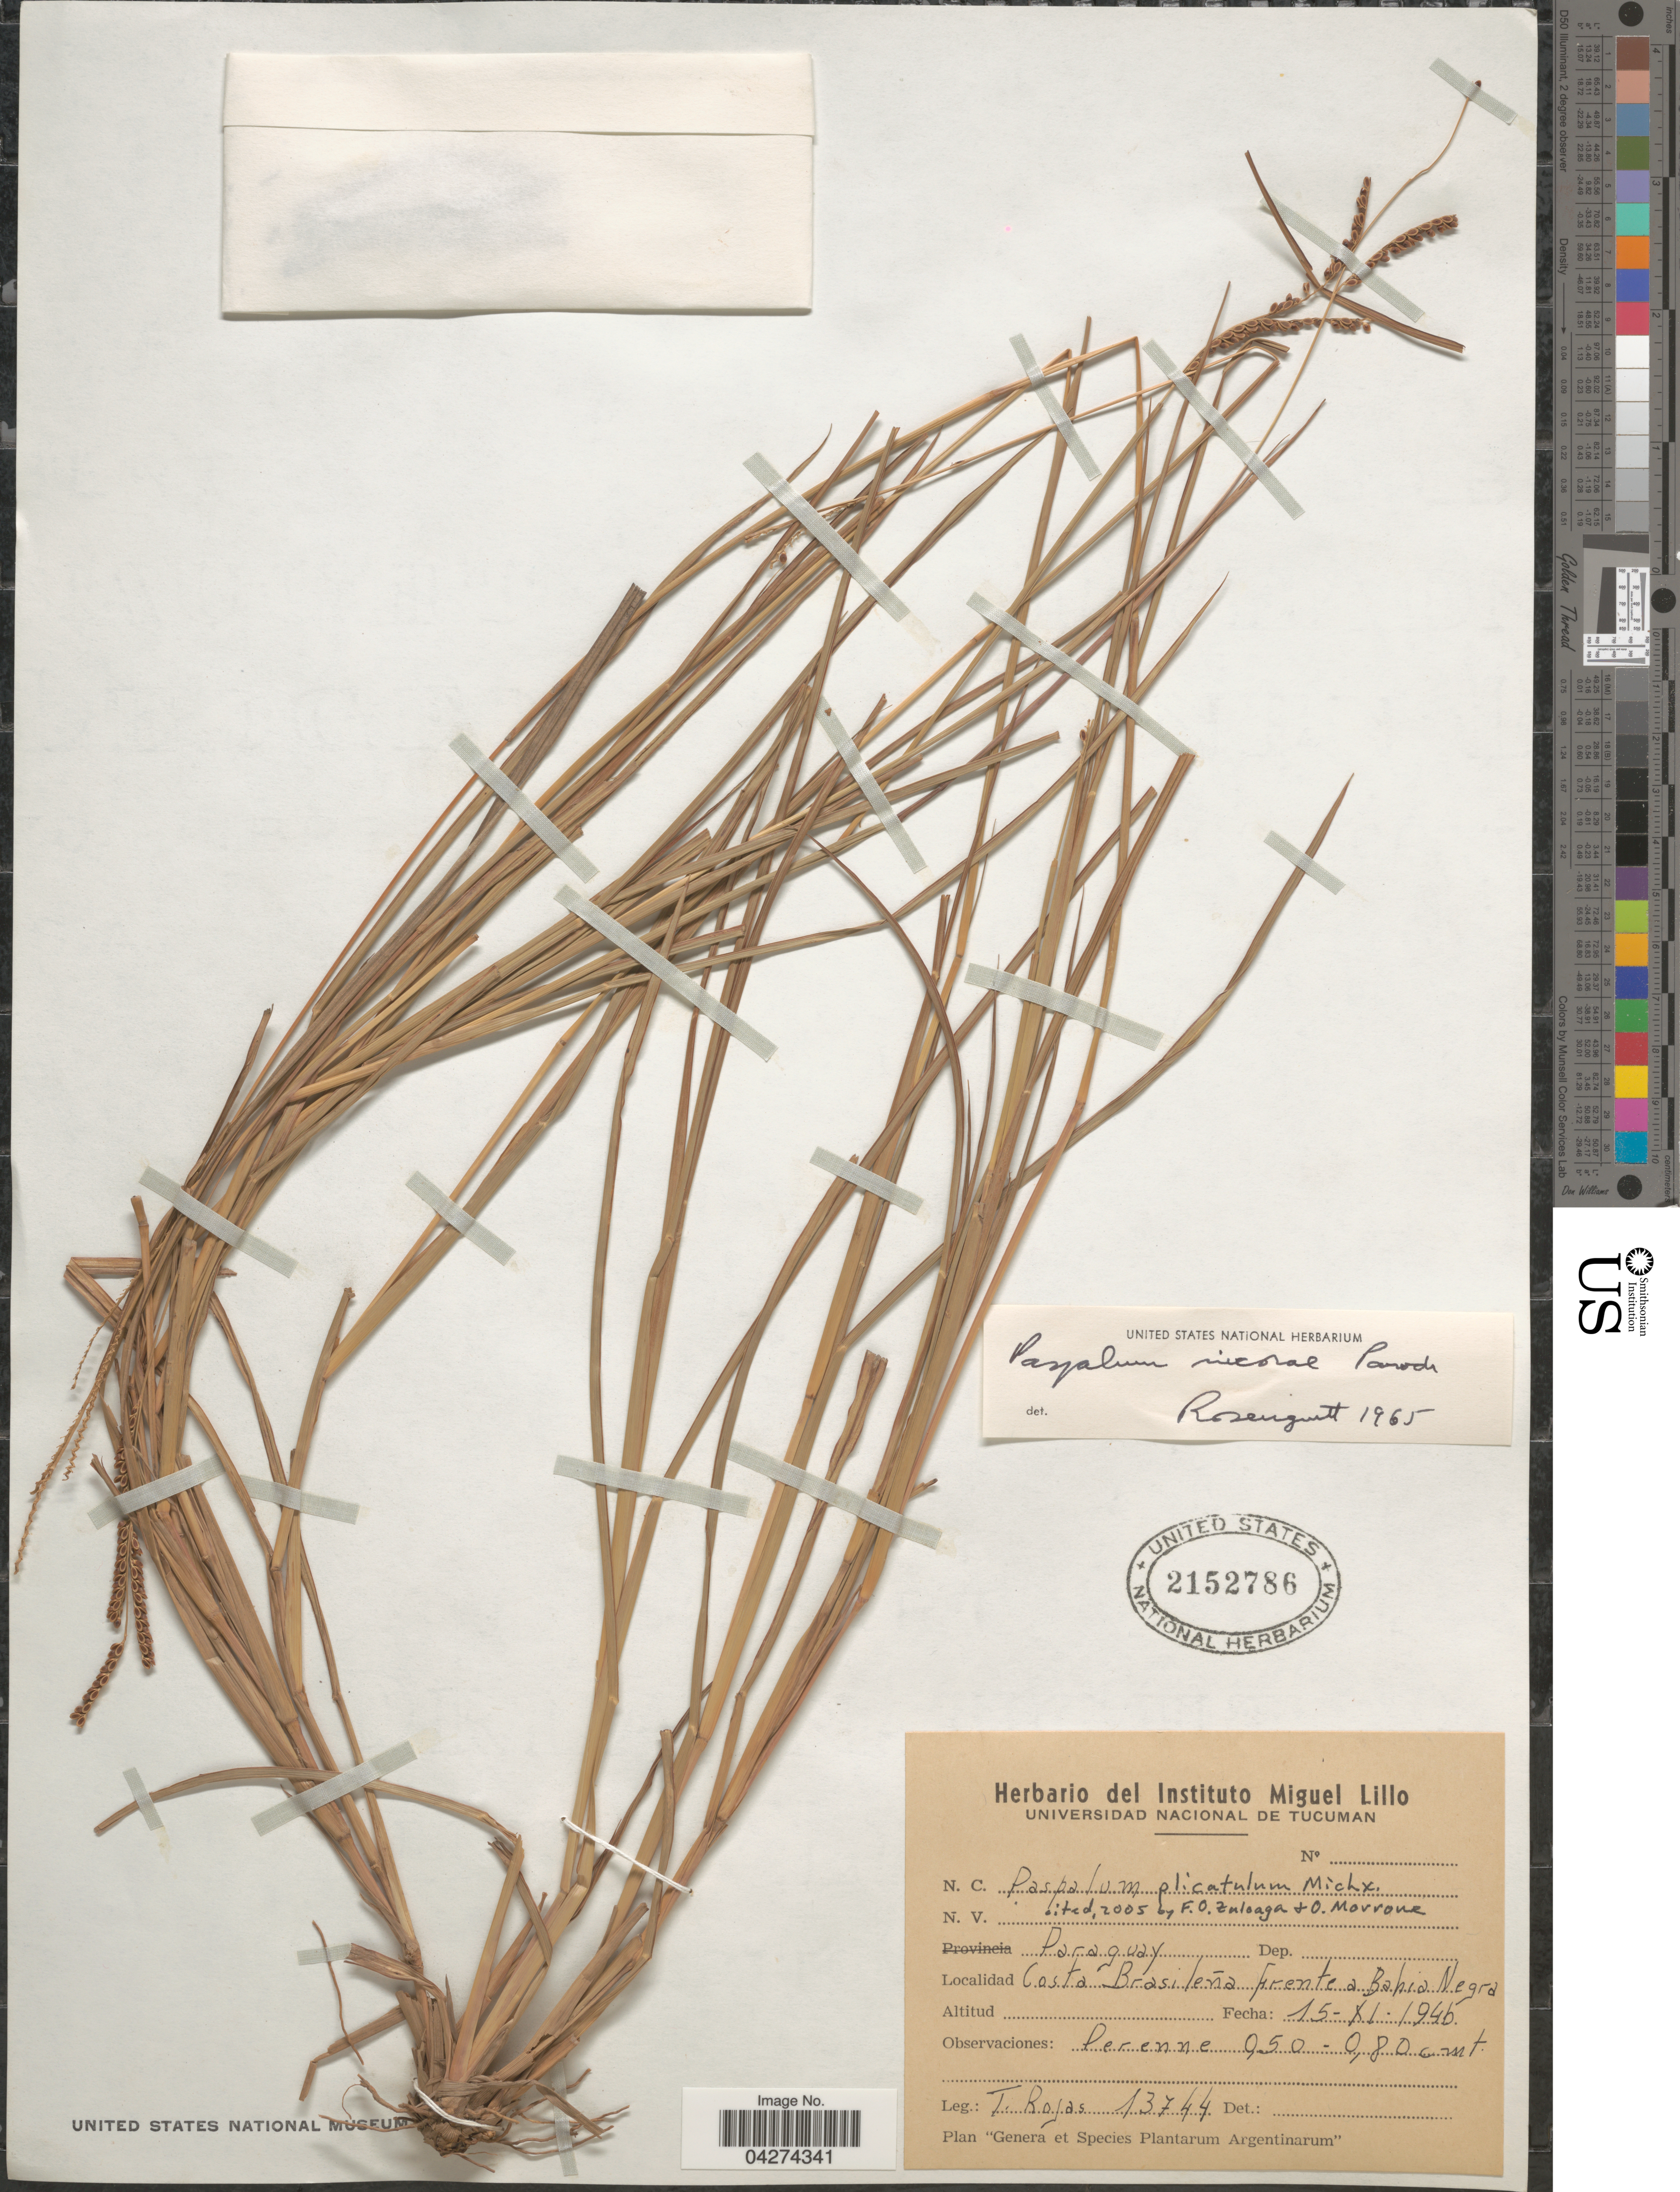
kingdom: Plantae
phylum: Tracheophyta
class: Liliopsida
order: Poales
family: Poaceae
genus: Paspalum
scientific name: Paspalum plicatulum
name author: Michx.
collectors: T. Rojas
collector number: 13744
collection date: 1945-11-15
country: Paraguay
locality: Costa Brasileña Frente a Bahia Negra.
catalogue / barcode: US 2152786